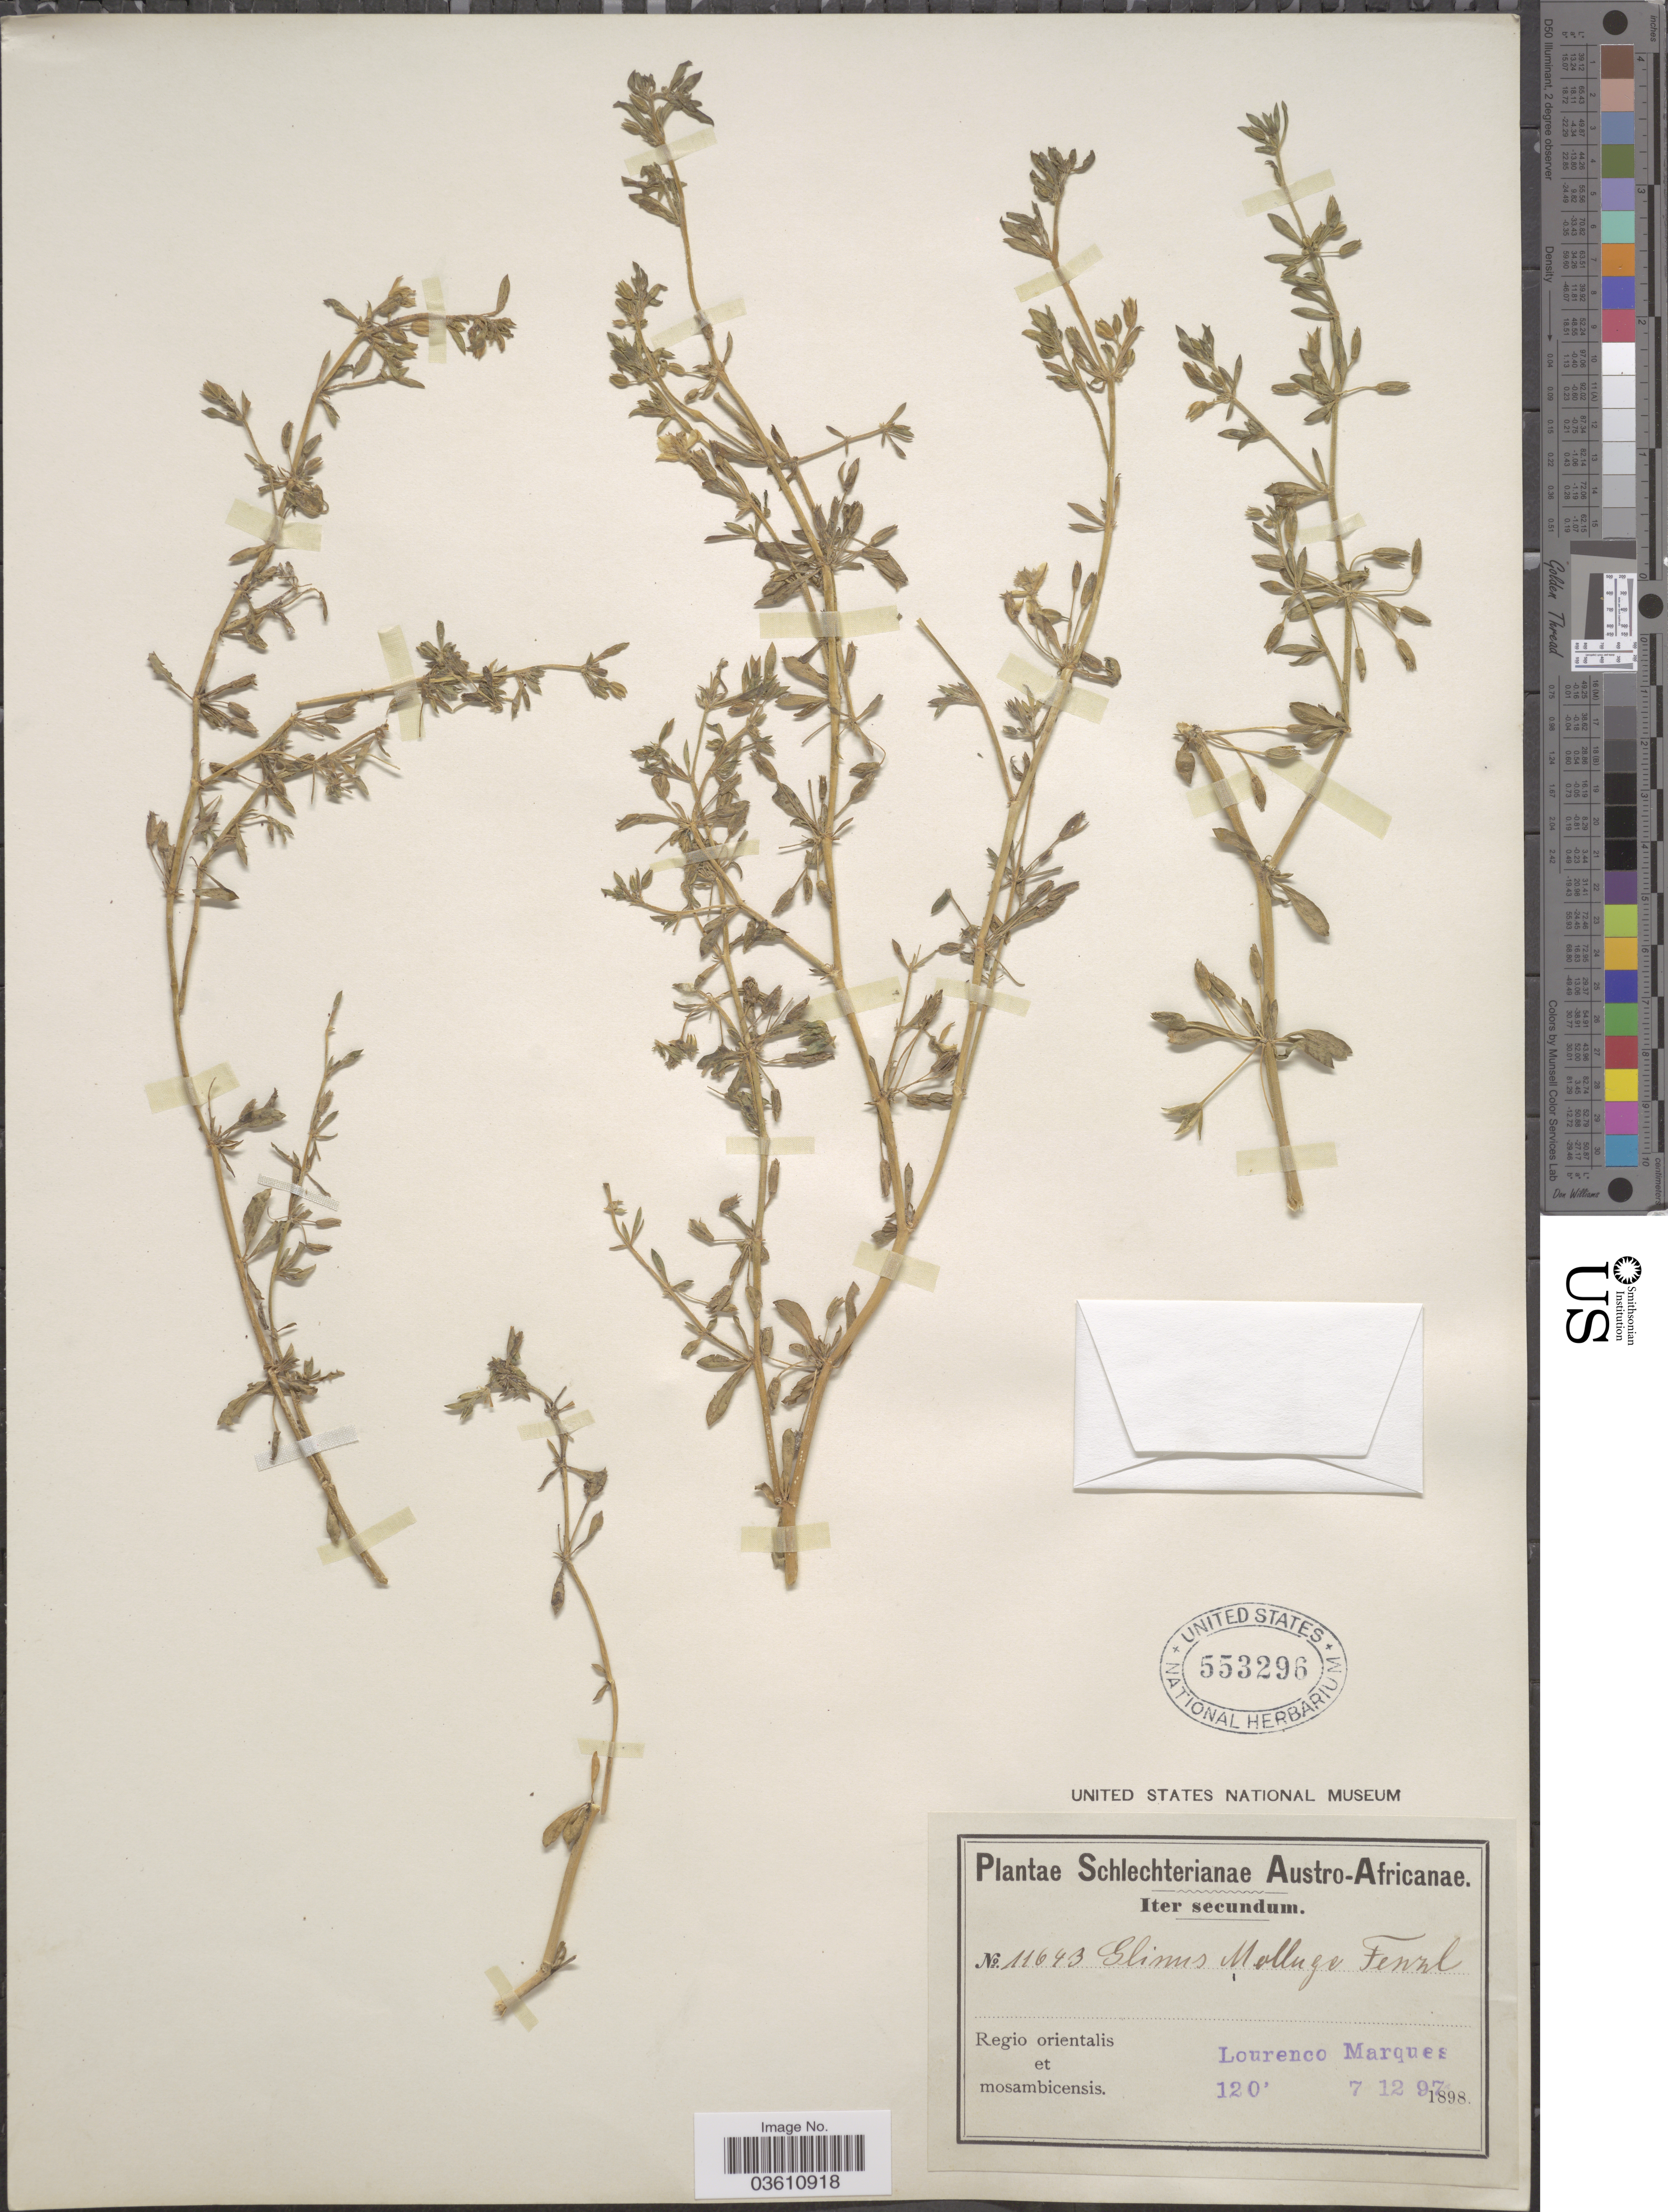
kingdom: Plantae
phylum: Tracheophyta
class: Magnoliopsida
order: Caryophyllales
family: Molluginaceae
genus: Glinus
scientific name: Glinus bainesii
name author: (Oliv.) Pax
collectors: Schlechter, --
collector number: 11643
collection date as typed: Transcribed d/m/y: 7/12/97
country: Mozambique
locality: Austro-Africanae, Regio orientalis et mosambicensis Lourenco Marques.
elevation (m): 37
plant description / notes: Cited by A.P. Sukhorukov et al., Phytokeys 173: 28. 2021.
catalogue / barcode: US 553296